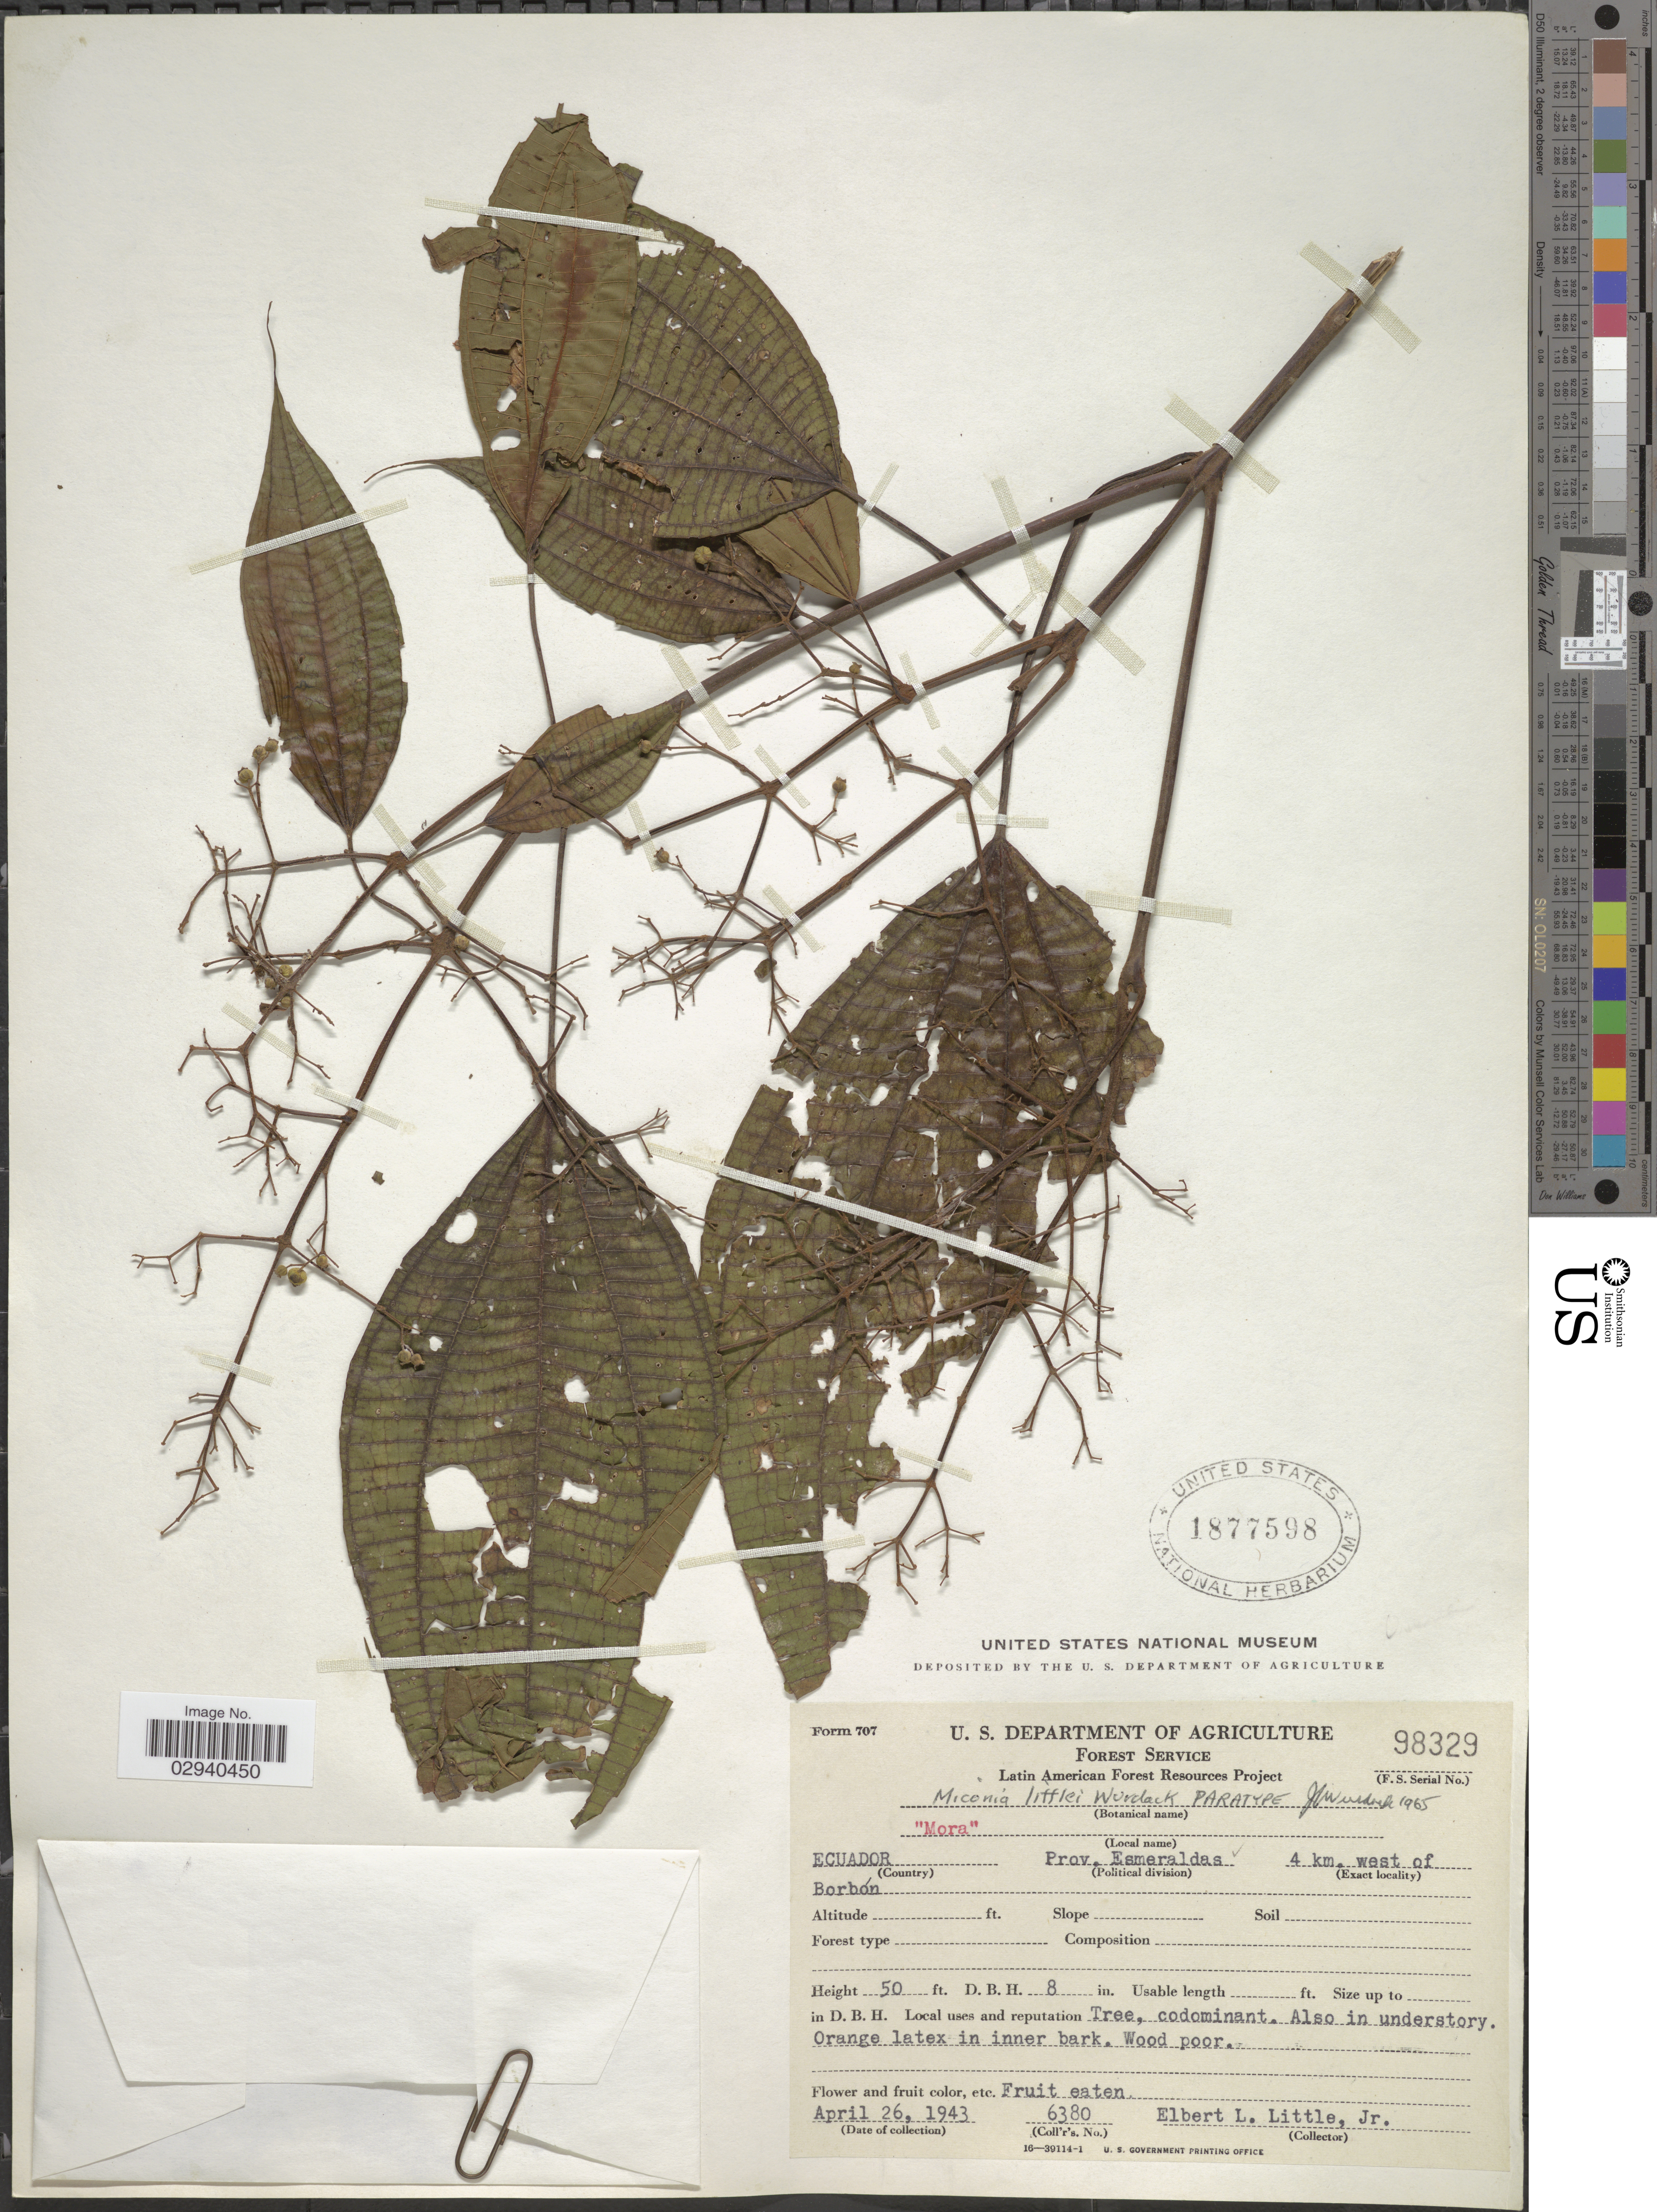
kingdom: Plantae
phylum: Tracheophyta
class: Magnoliopsida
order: Myrtales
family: Melastomataceae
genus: Miconia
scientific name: Miconia littlei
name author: Wurdack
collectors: E. L. Little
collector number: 6380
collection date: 1943-04-26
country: Ecuador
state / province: Esmeraldas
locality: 4 km. west of Borbón.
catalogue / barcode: US 1877598